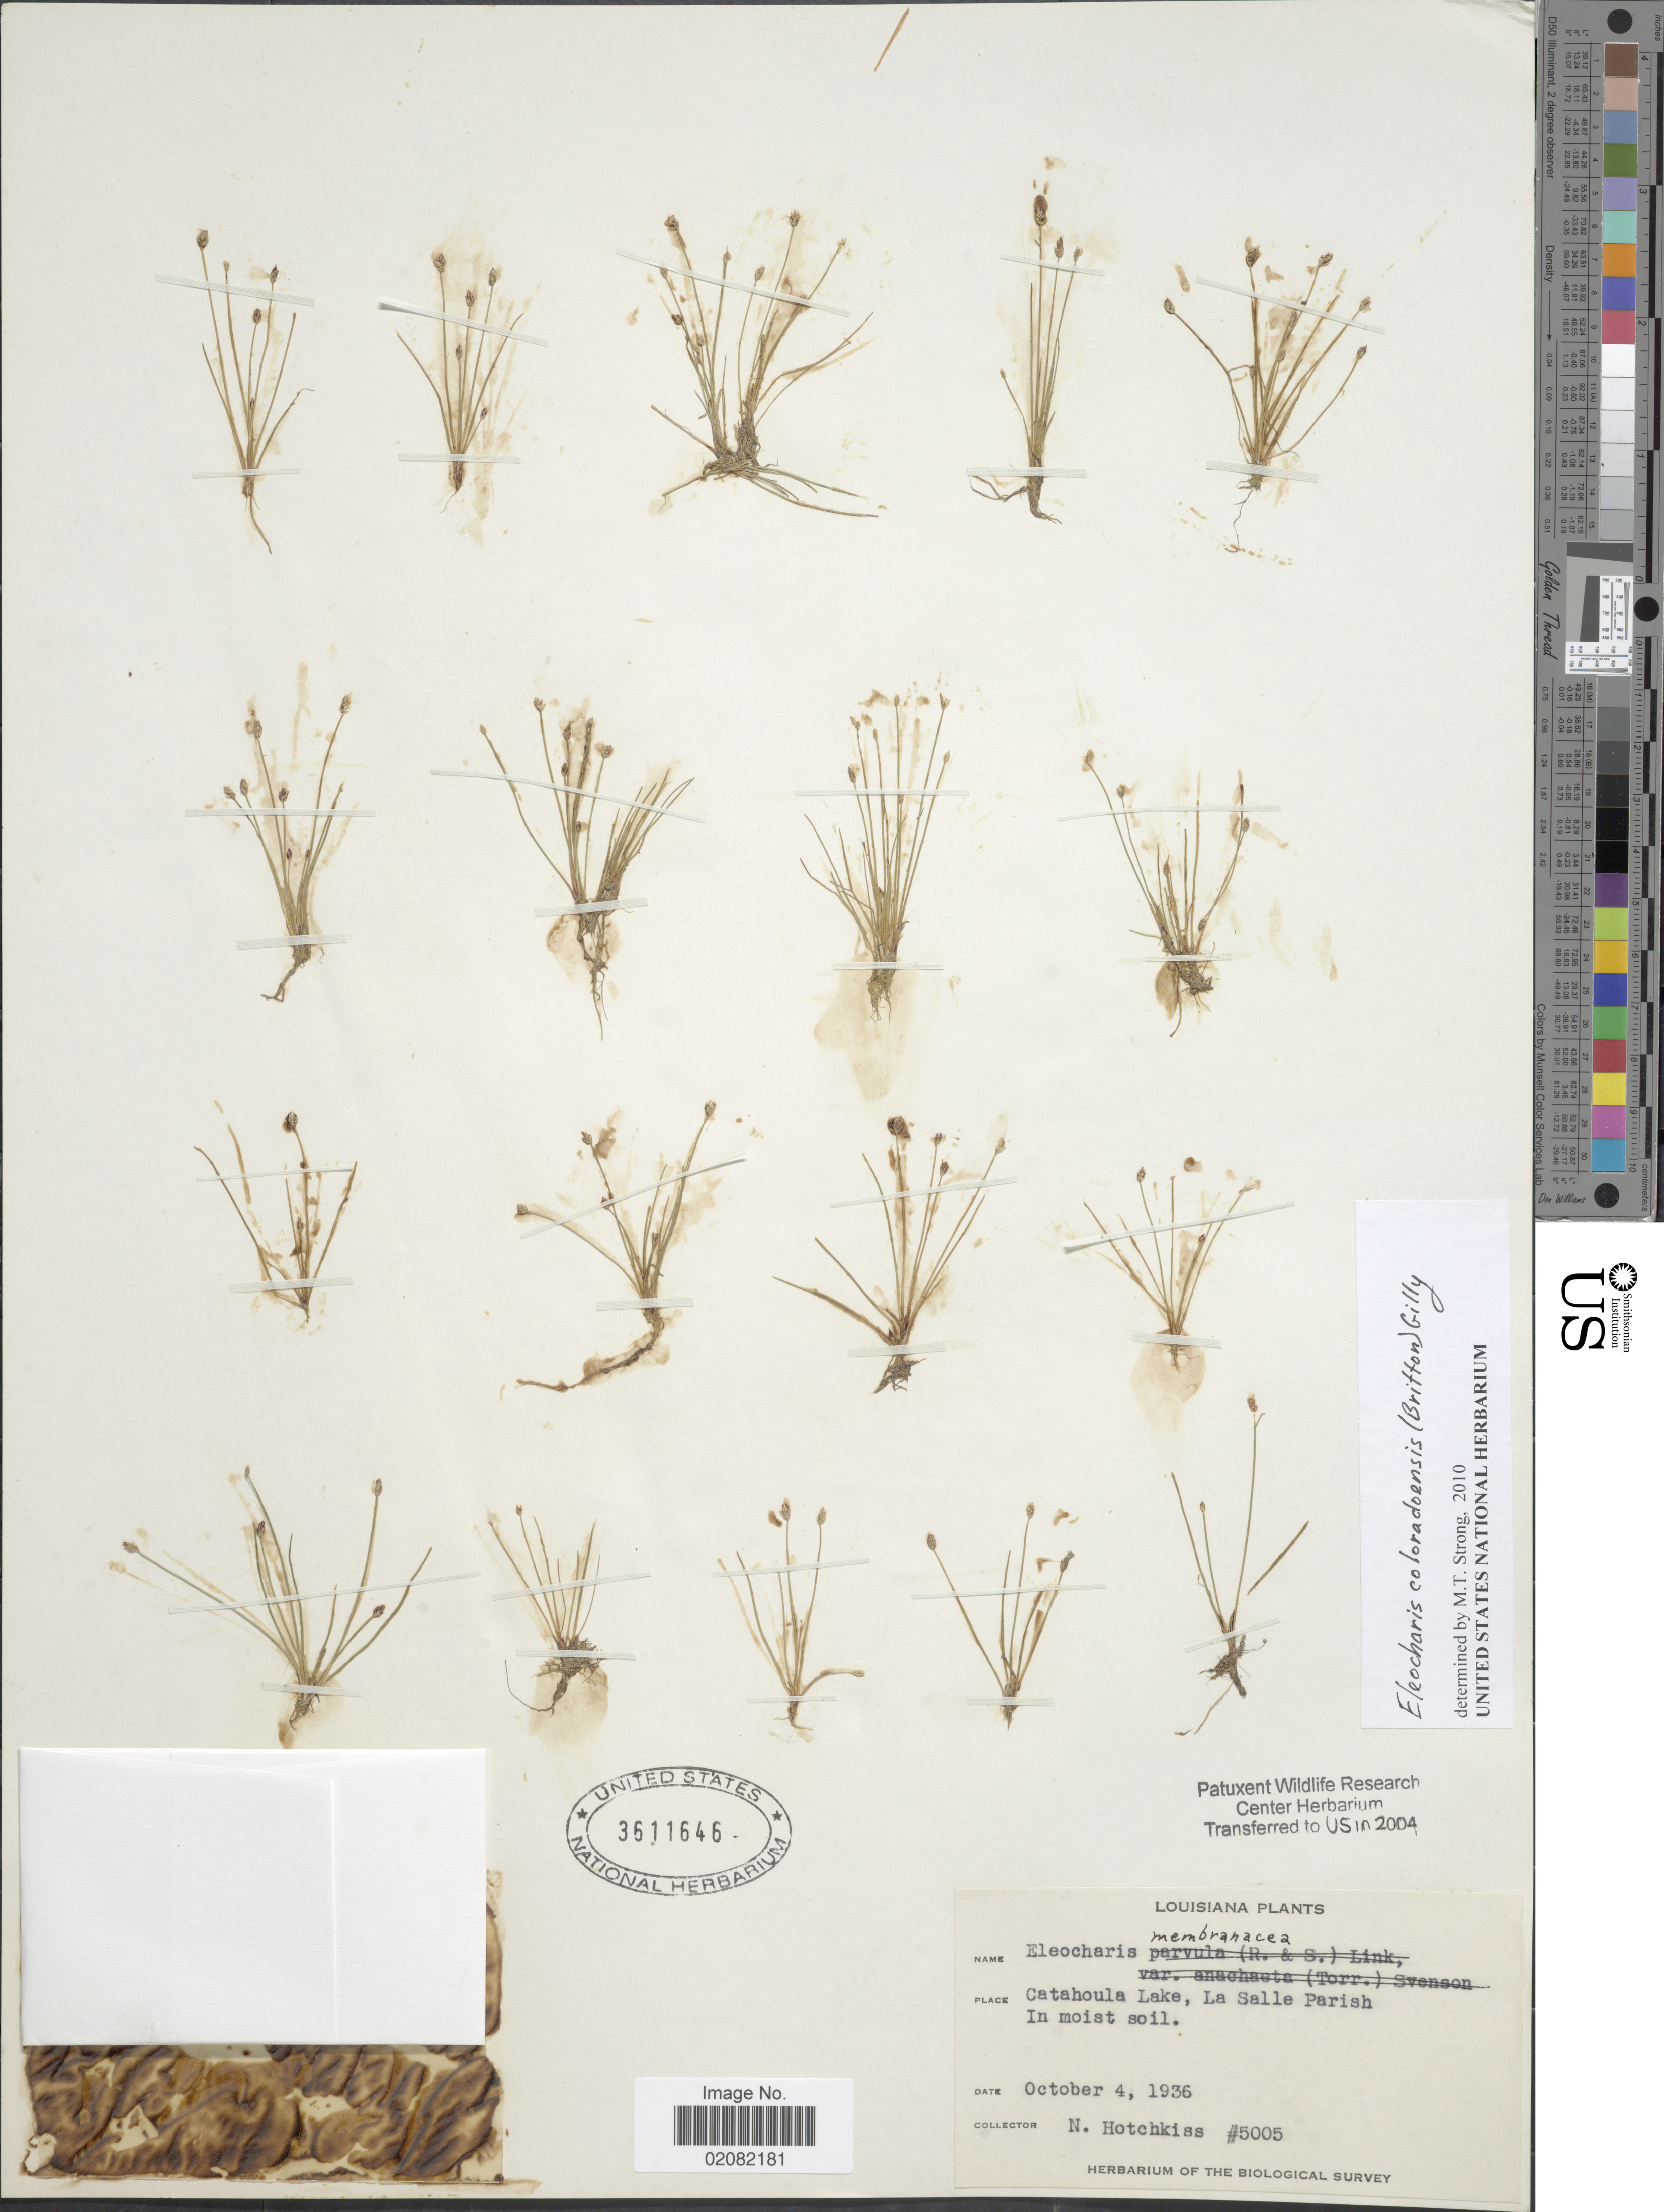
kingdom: Plantae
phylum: Tracheophyta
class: Liliopsida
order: Poales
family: Cyperaceae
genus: Eleocharis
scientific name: Eleocharis coloradoensis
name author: (Britton) Gilly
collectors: N. Hotchkiss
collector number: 5005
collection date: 1936-10-04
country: United States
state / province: Louisiana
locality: Catahoula Lake, La Salle Parish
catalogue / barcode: US 3611646